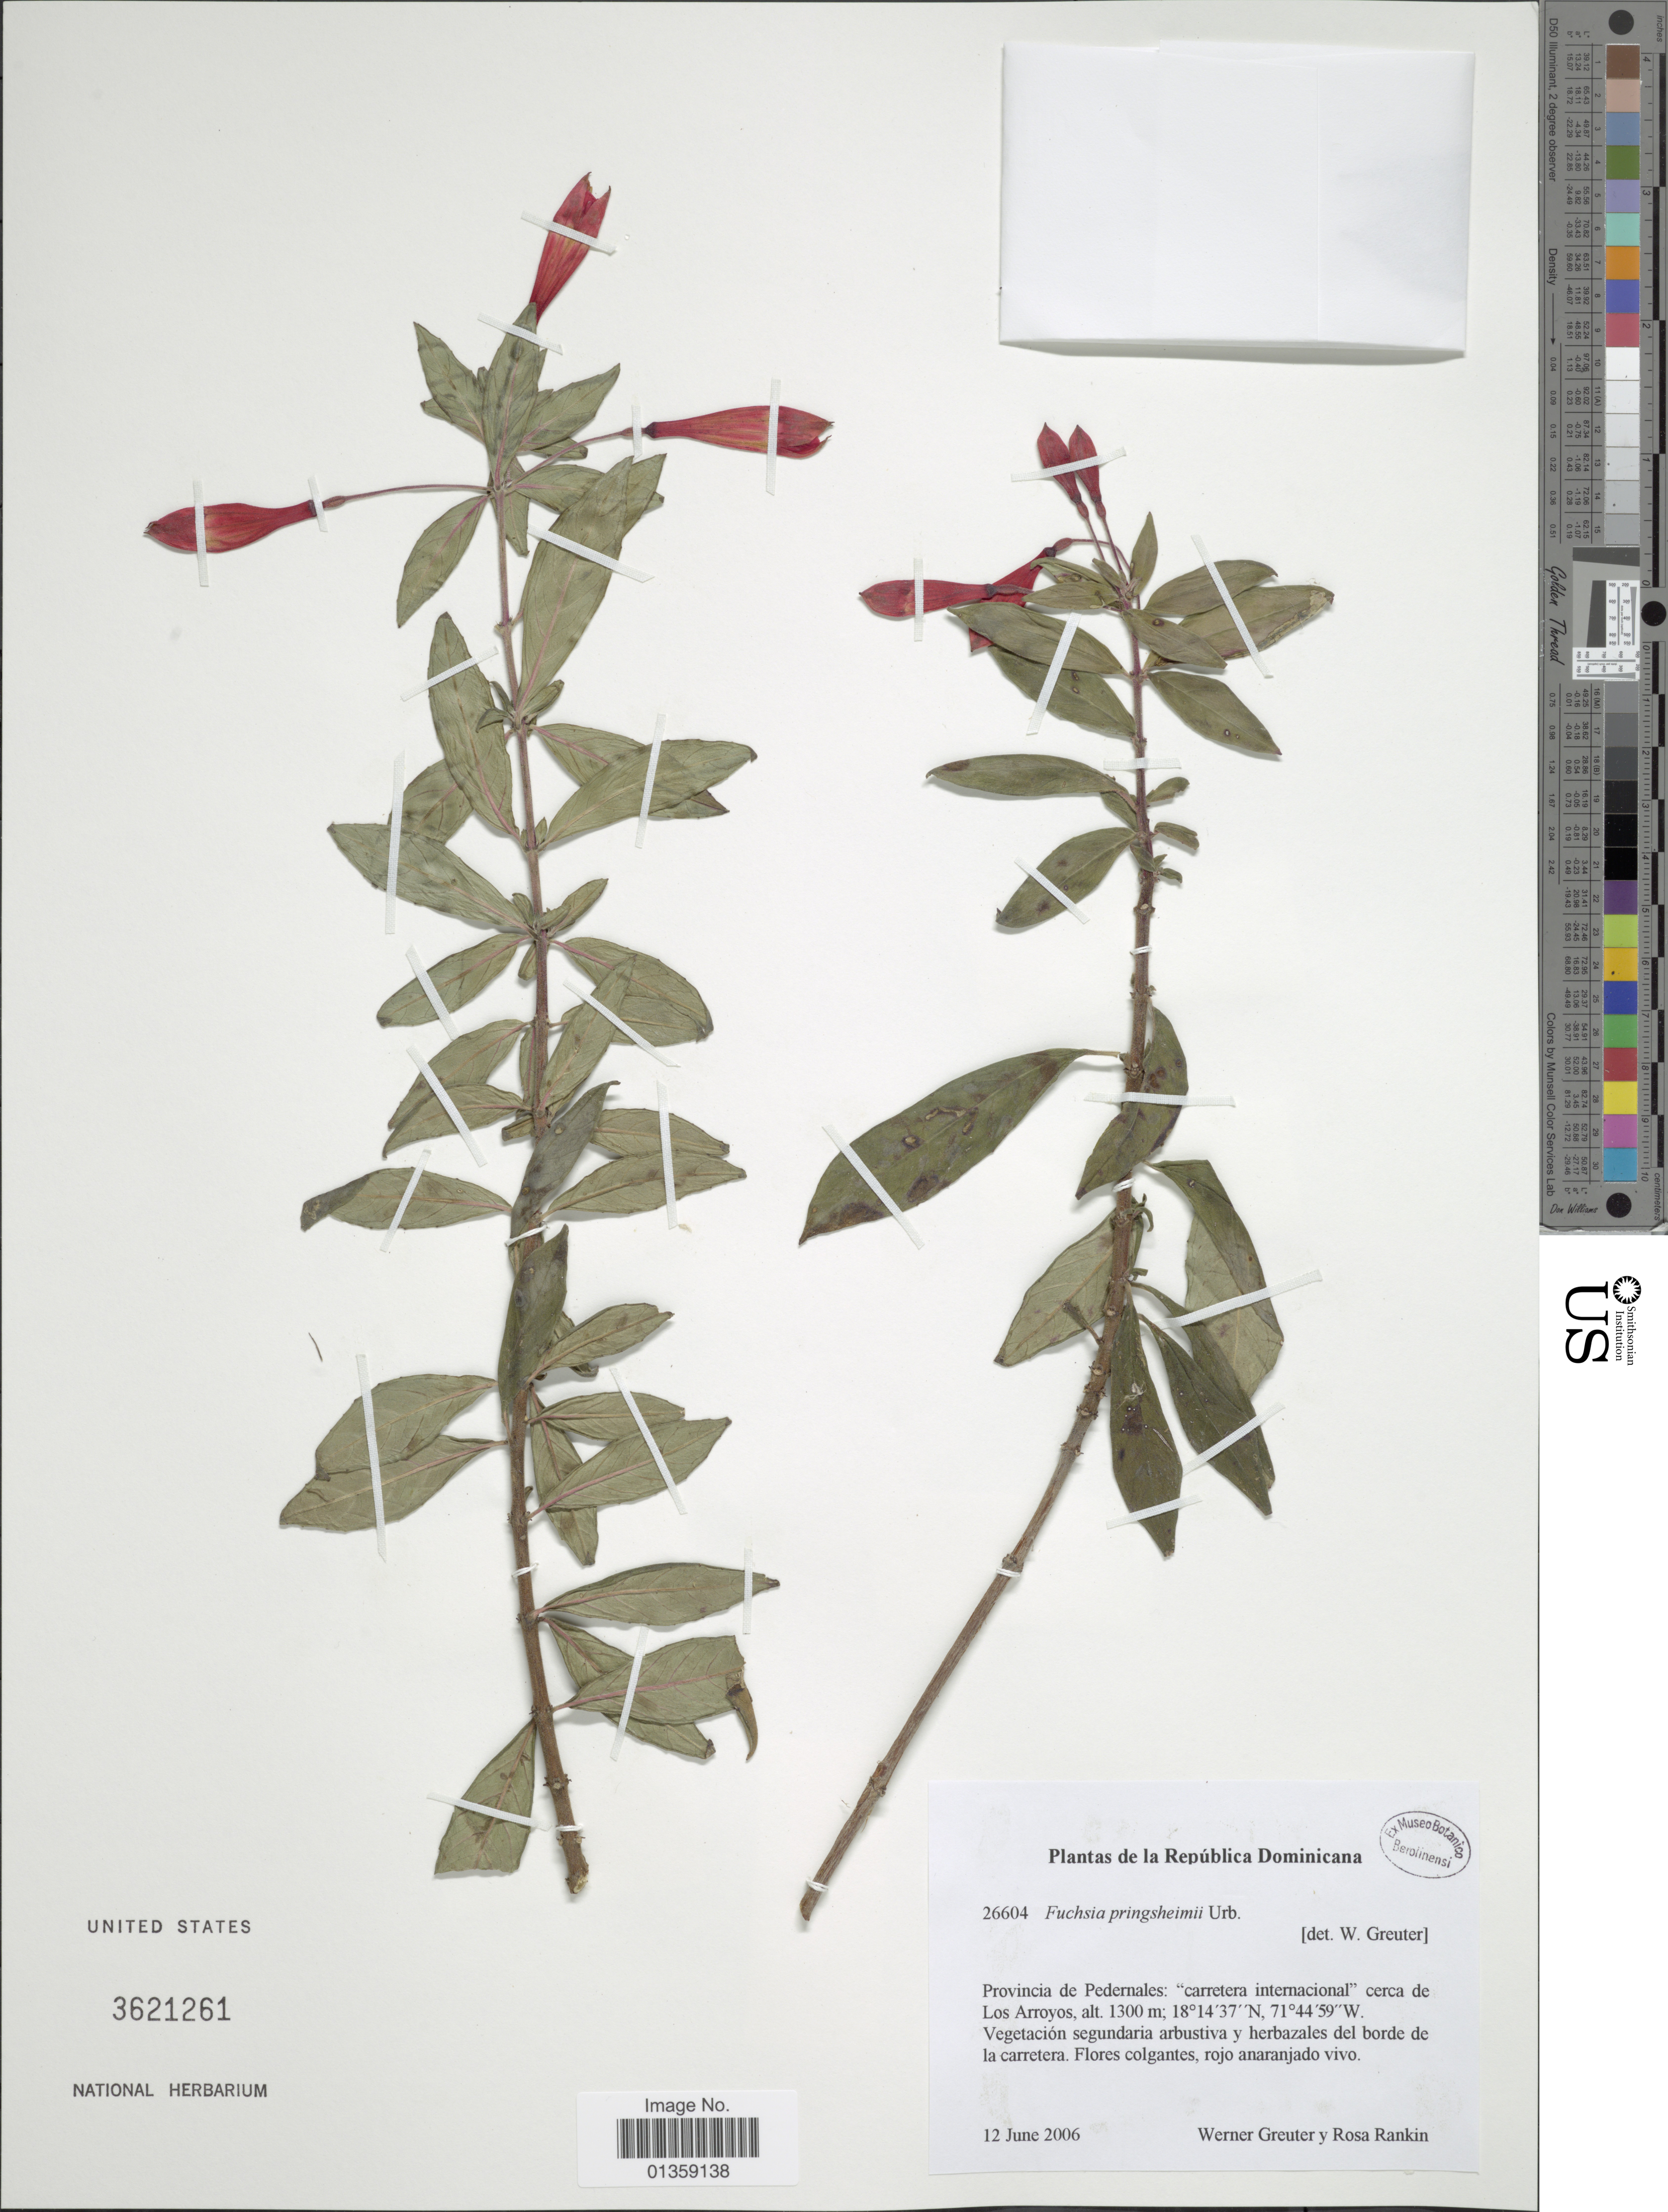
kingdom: Plantae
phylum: Tracheophyta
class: Magnoliopsida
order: Myrtales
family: Onagraceae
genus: Fuchsia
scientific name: Fuchsia triphylla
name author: L.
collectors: W. R. Greuter & R. Rankin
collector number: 26604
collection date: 2006-06-12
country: Dominican Republic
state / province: Pedernales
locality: Carretera internacional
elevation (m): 1300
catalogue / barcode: US 3621261